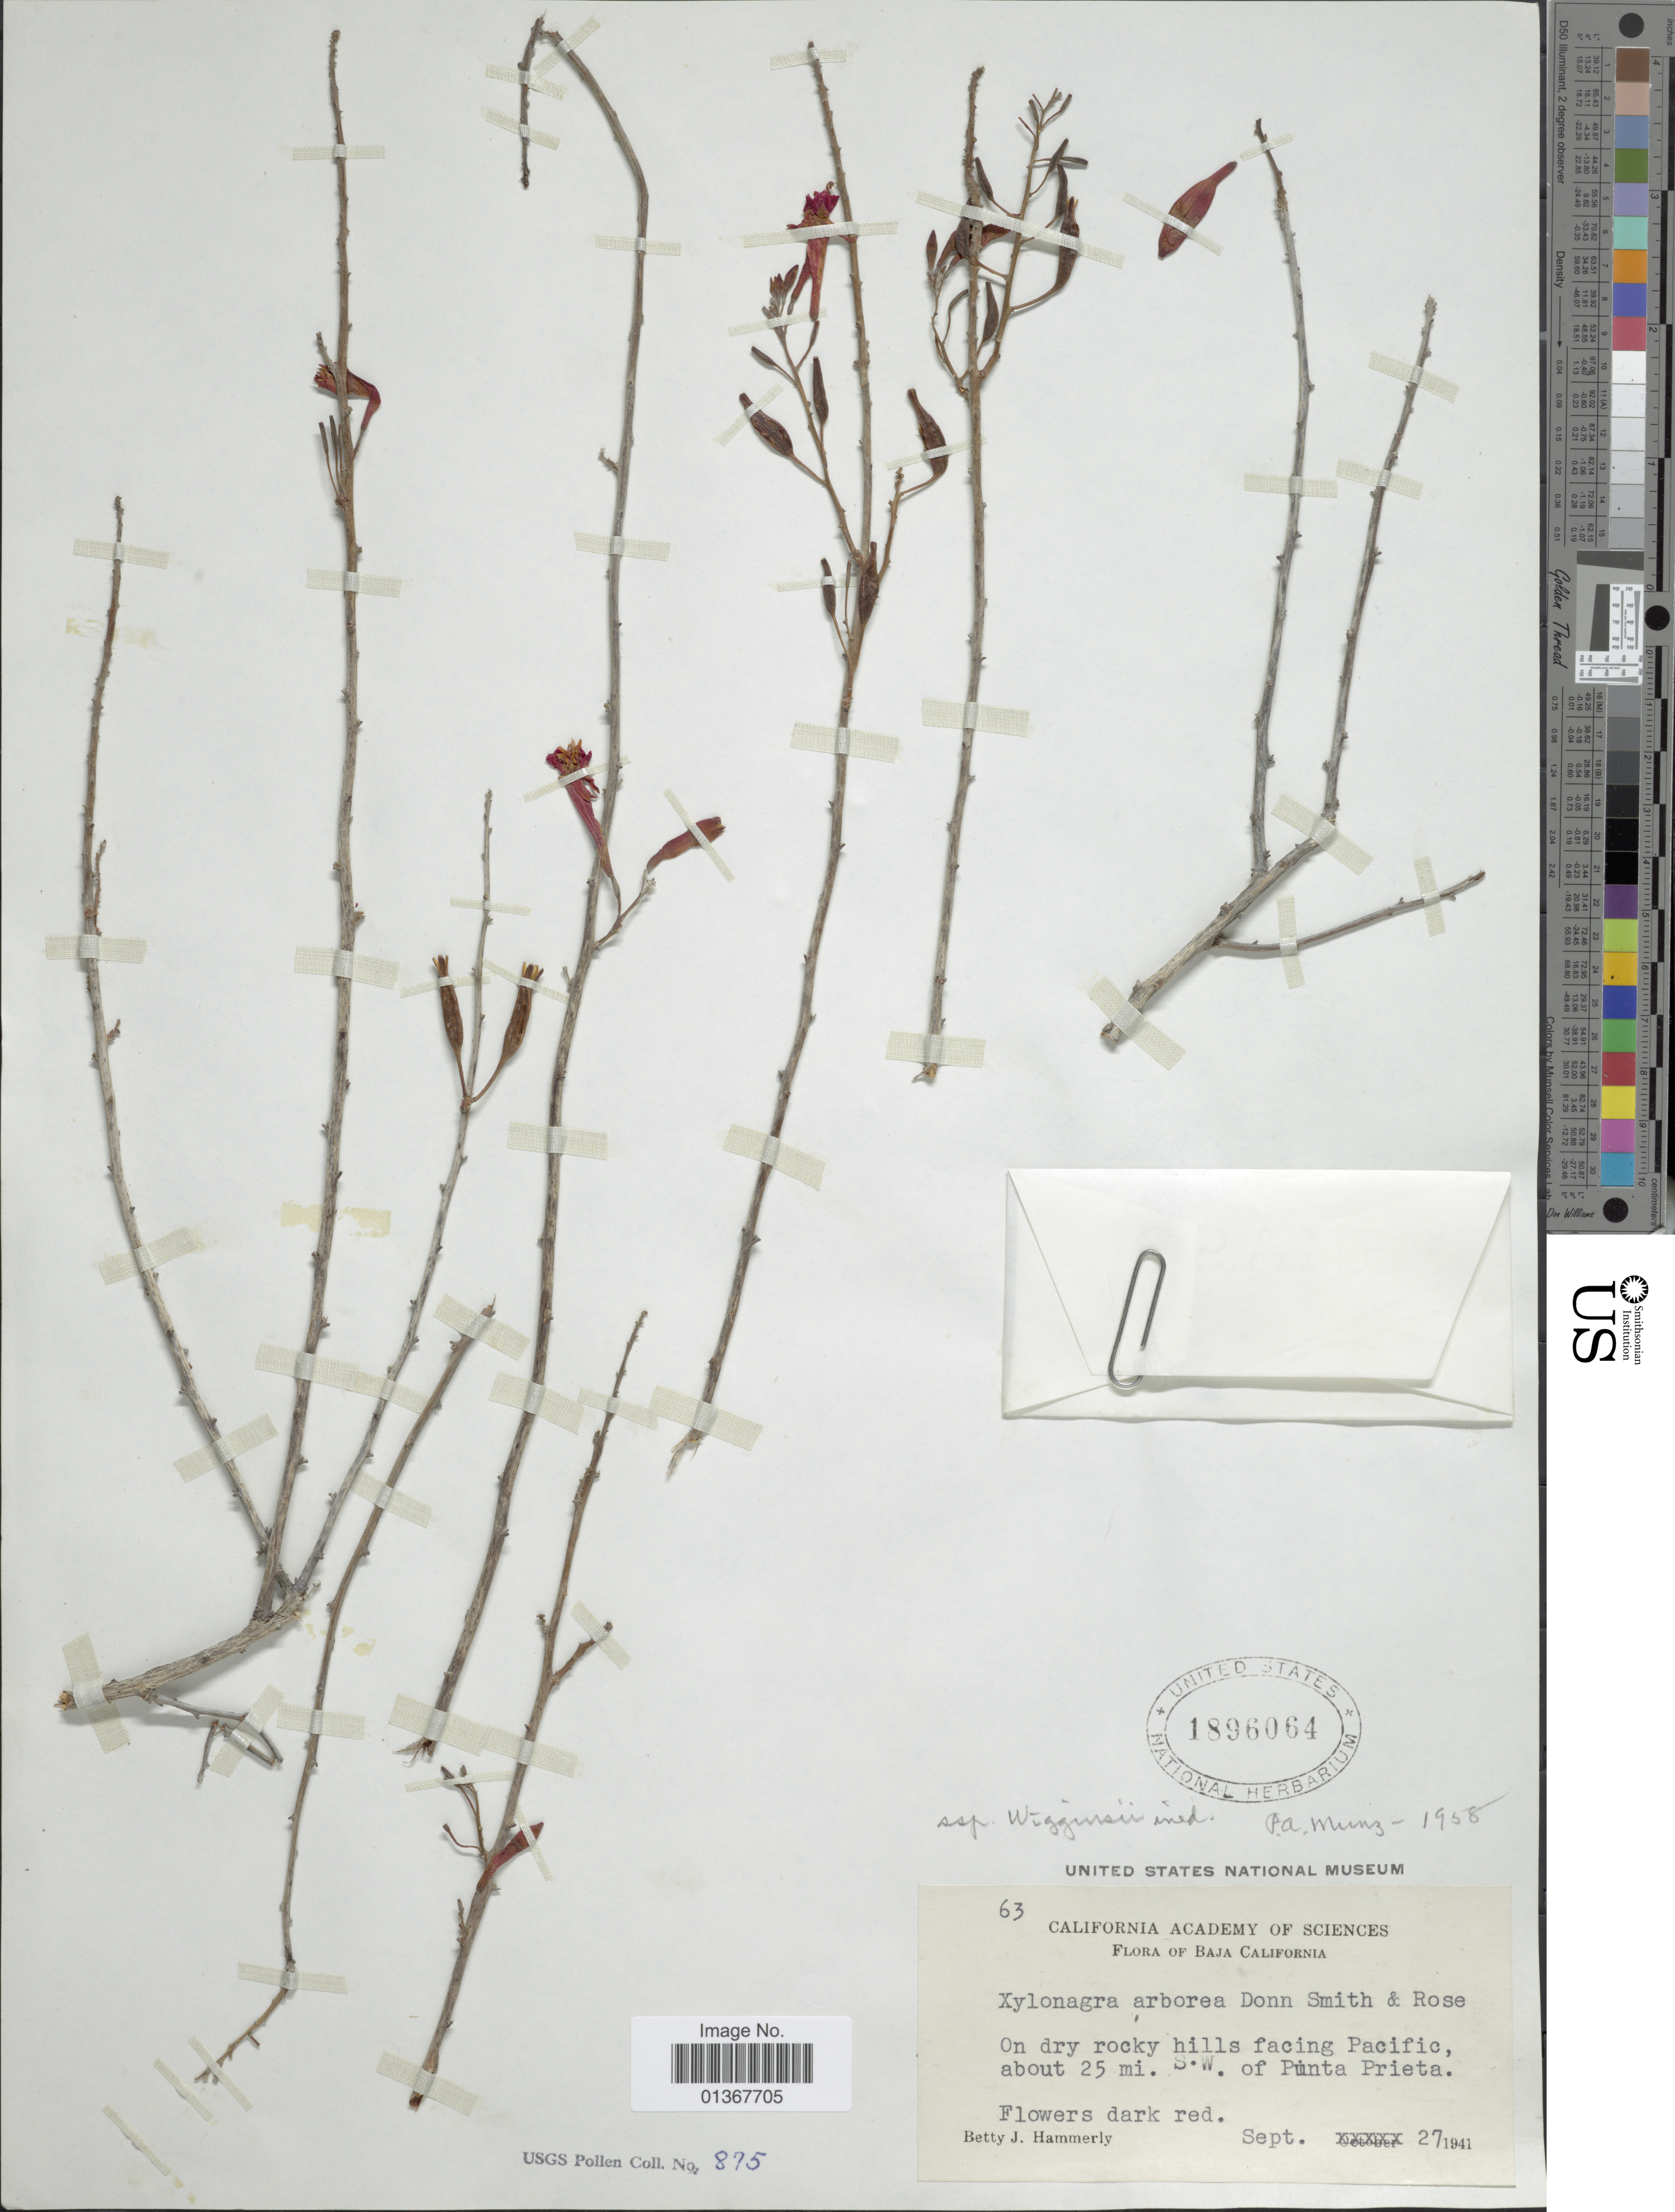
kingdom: Plantae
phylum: Tracheophyta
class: Magnoliopsida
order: Myrtales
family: Onagraceae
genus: Xylonagra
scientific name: Xylonagra arborea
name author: (Kellogg) Donn. Sm. & Rose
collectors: B. J. Hammerly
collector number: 63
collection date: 1941-09-27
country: Mexico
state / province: Baja California Norte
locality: On dry rocky hills facing Pacific, about 25 mi. S.W. of Punta Prieta.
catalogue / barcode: US 1896064